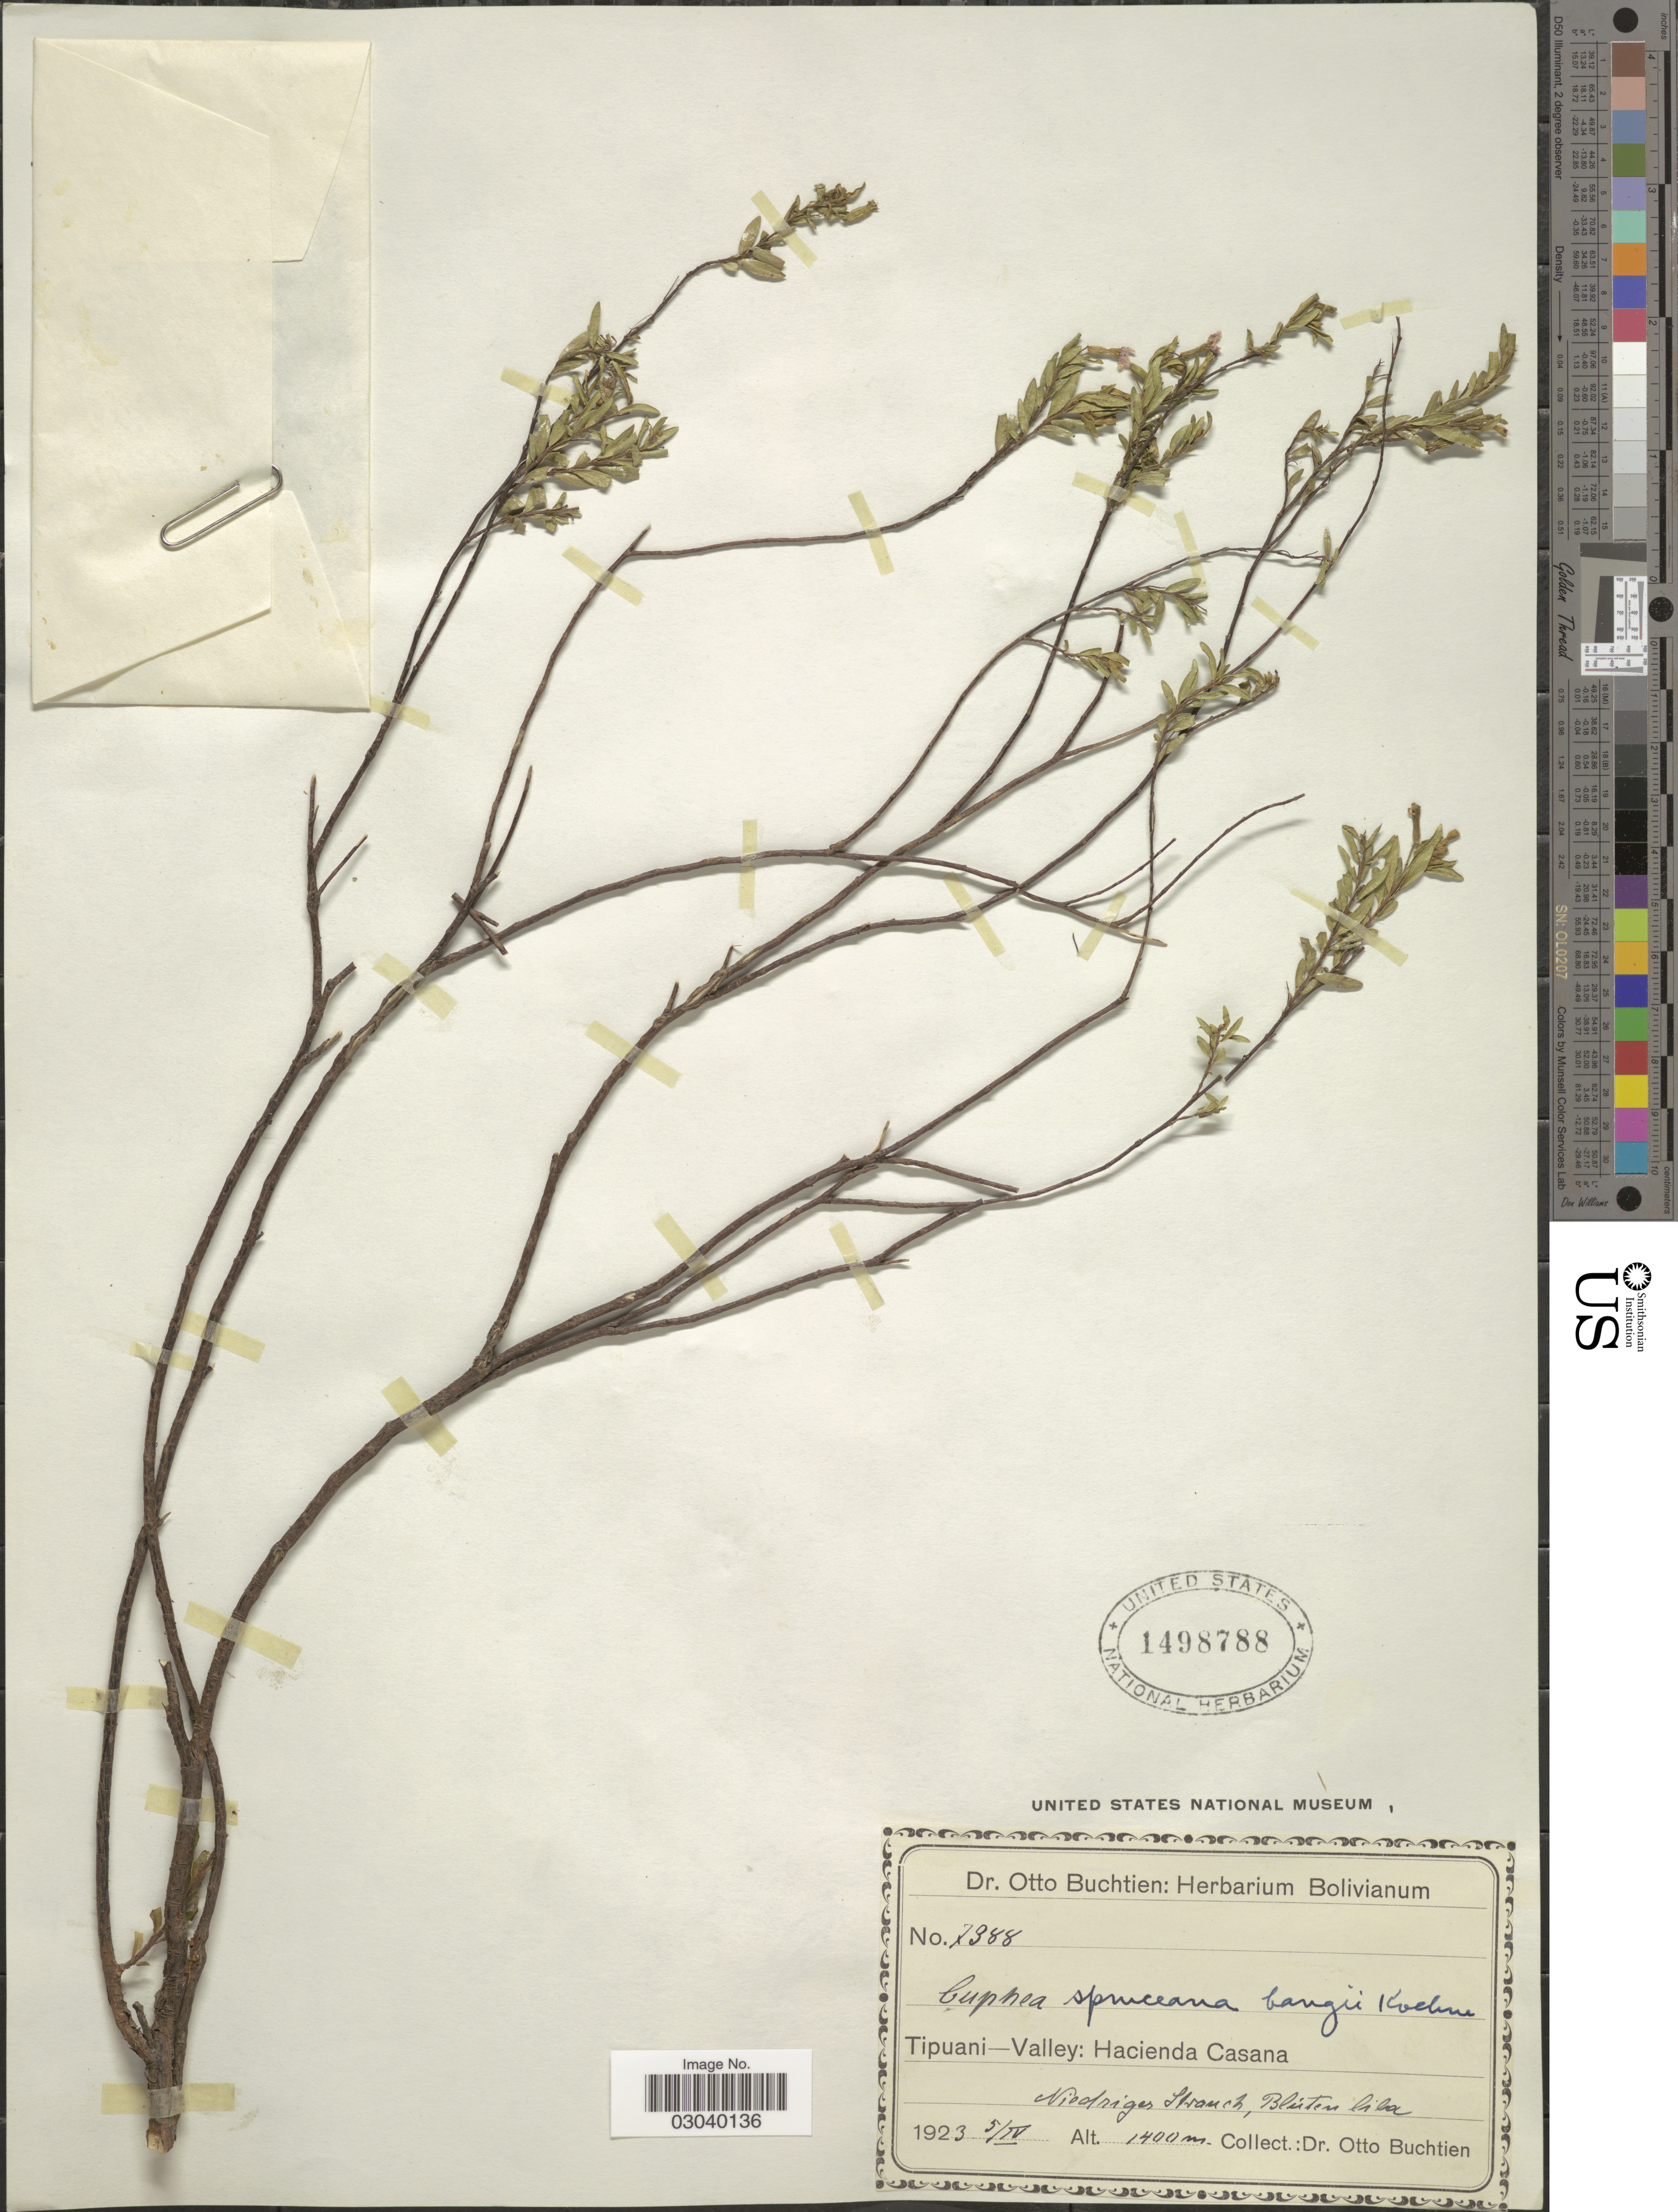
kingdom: Plantae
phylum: Tracheophyta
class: Magnoliopsida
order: Myrtales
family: Lythraceae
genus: Cuphea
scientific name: Cuphea spruceana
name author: Koehne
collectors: O. Buchtien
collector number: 7388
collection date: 1923-04-05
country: Bolivia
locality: Tipuani-Valley: Hacienda Casana.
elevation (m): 1400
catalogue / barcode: US 1498788